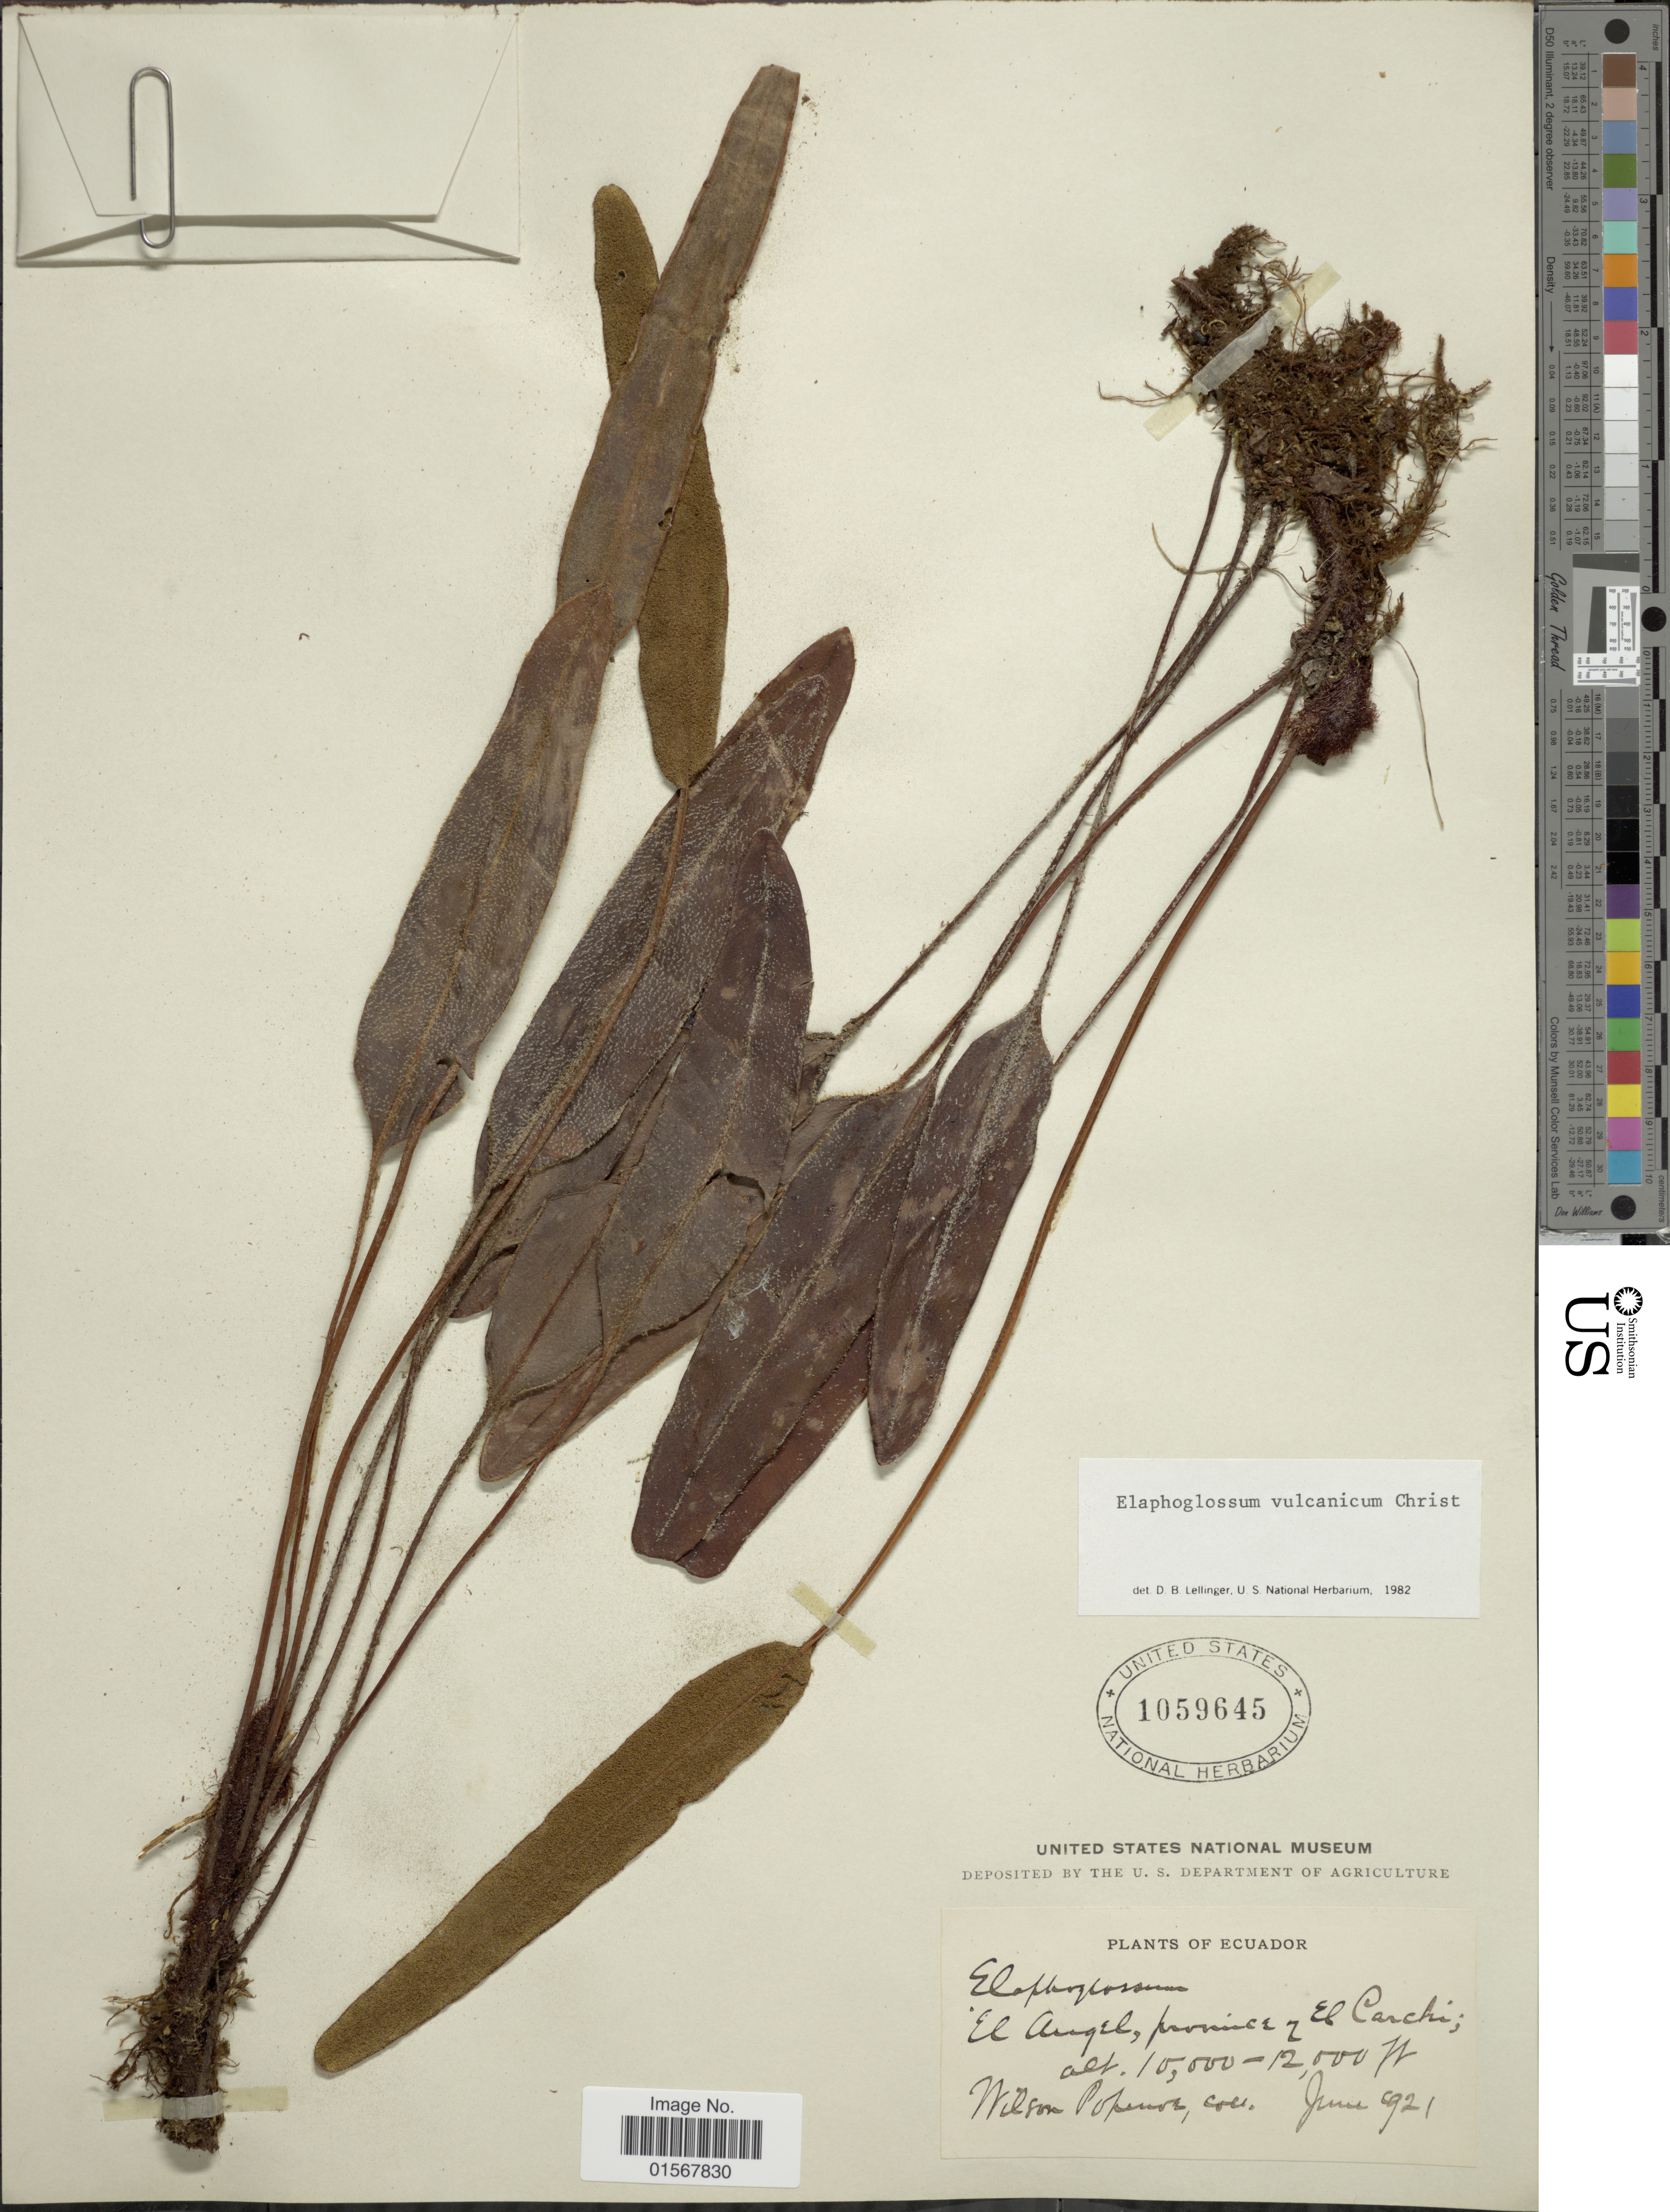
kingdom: Plantae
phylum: Tracheophyta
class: Polypodiopsida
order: Polypodiales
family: Dryopteridaceae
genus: Elaphoglossum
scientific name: Elaphoglossum vulcanicum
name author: Christ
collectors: W. Popenoe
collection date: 1921-06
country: Ecuador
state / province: Carchi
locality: El Angel, province El Carchi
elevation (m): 3048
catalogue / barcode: US 1059645